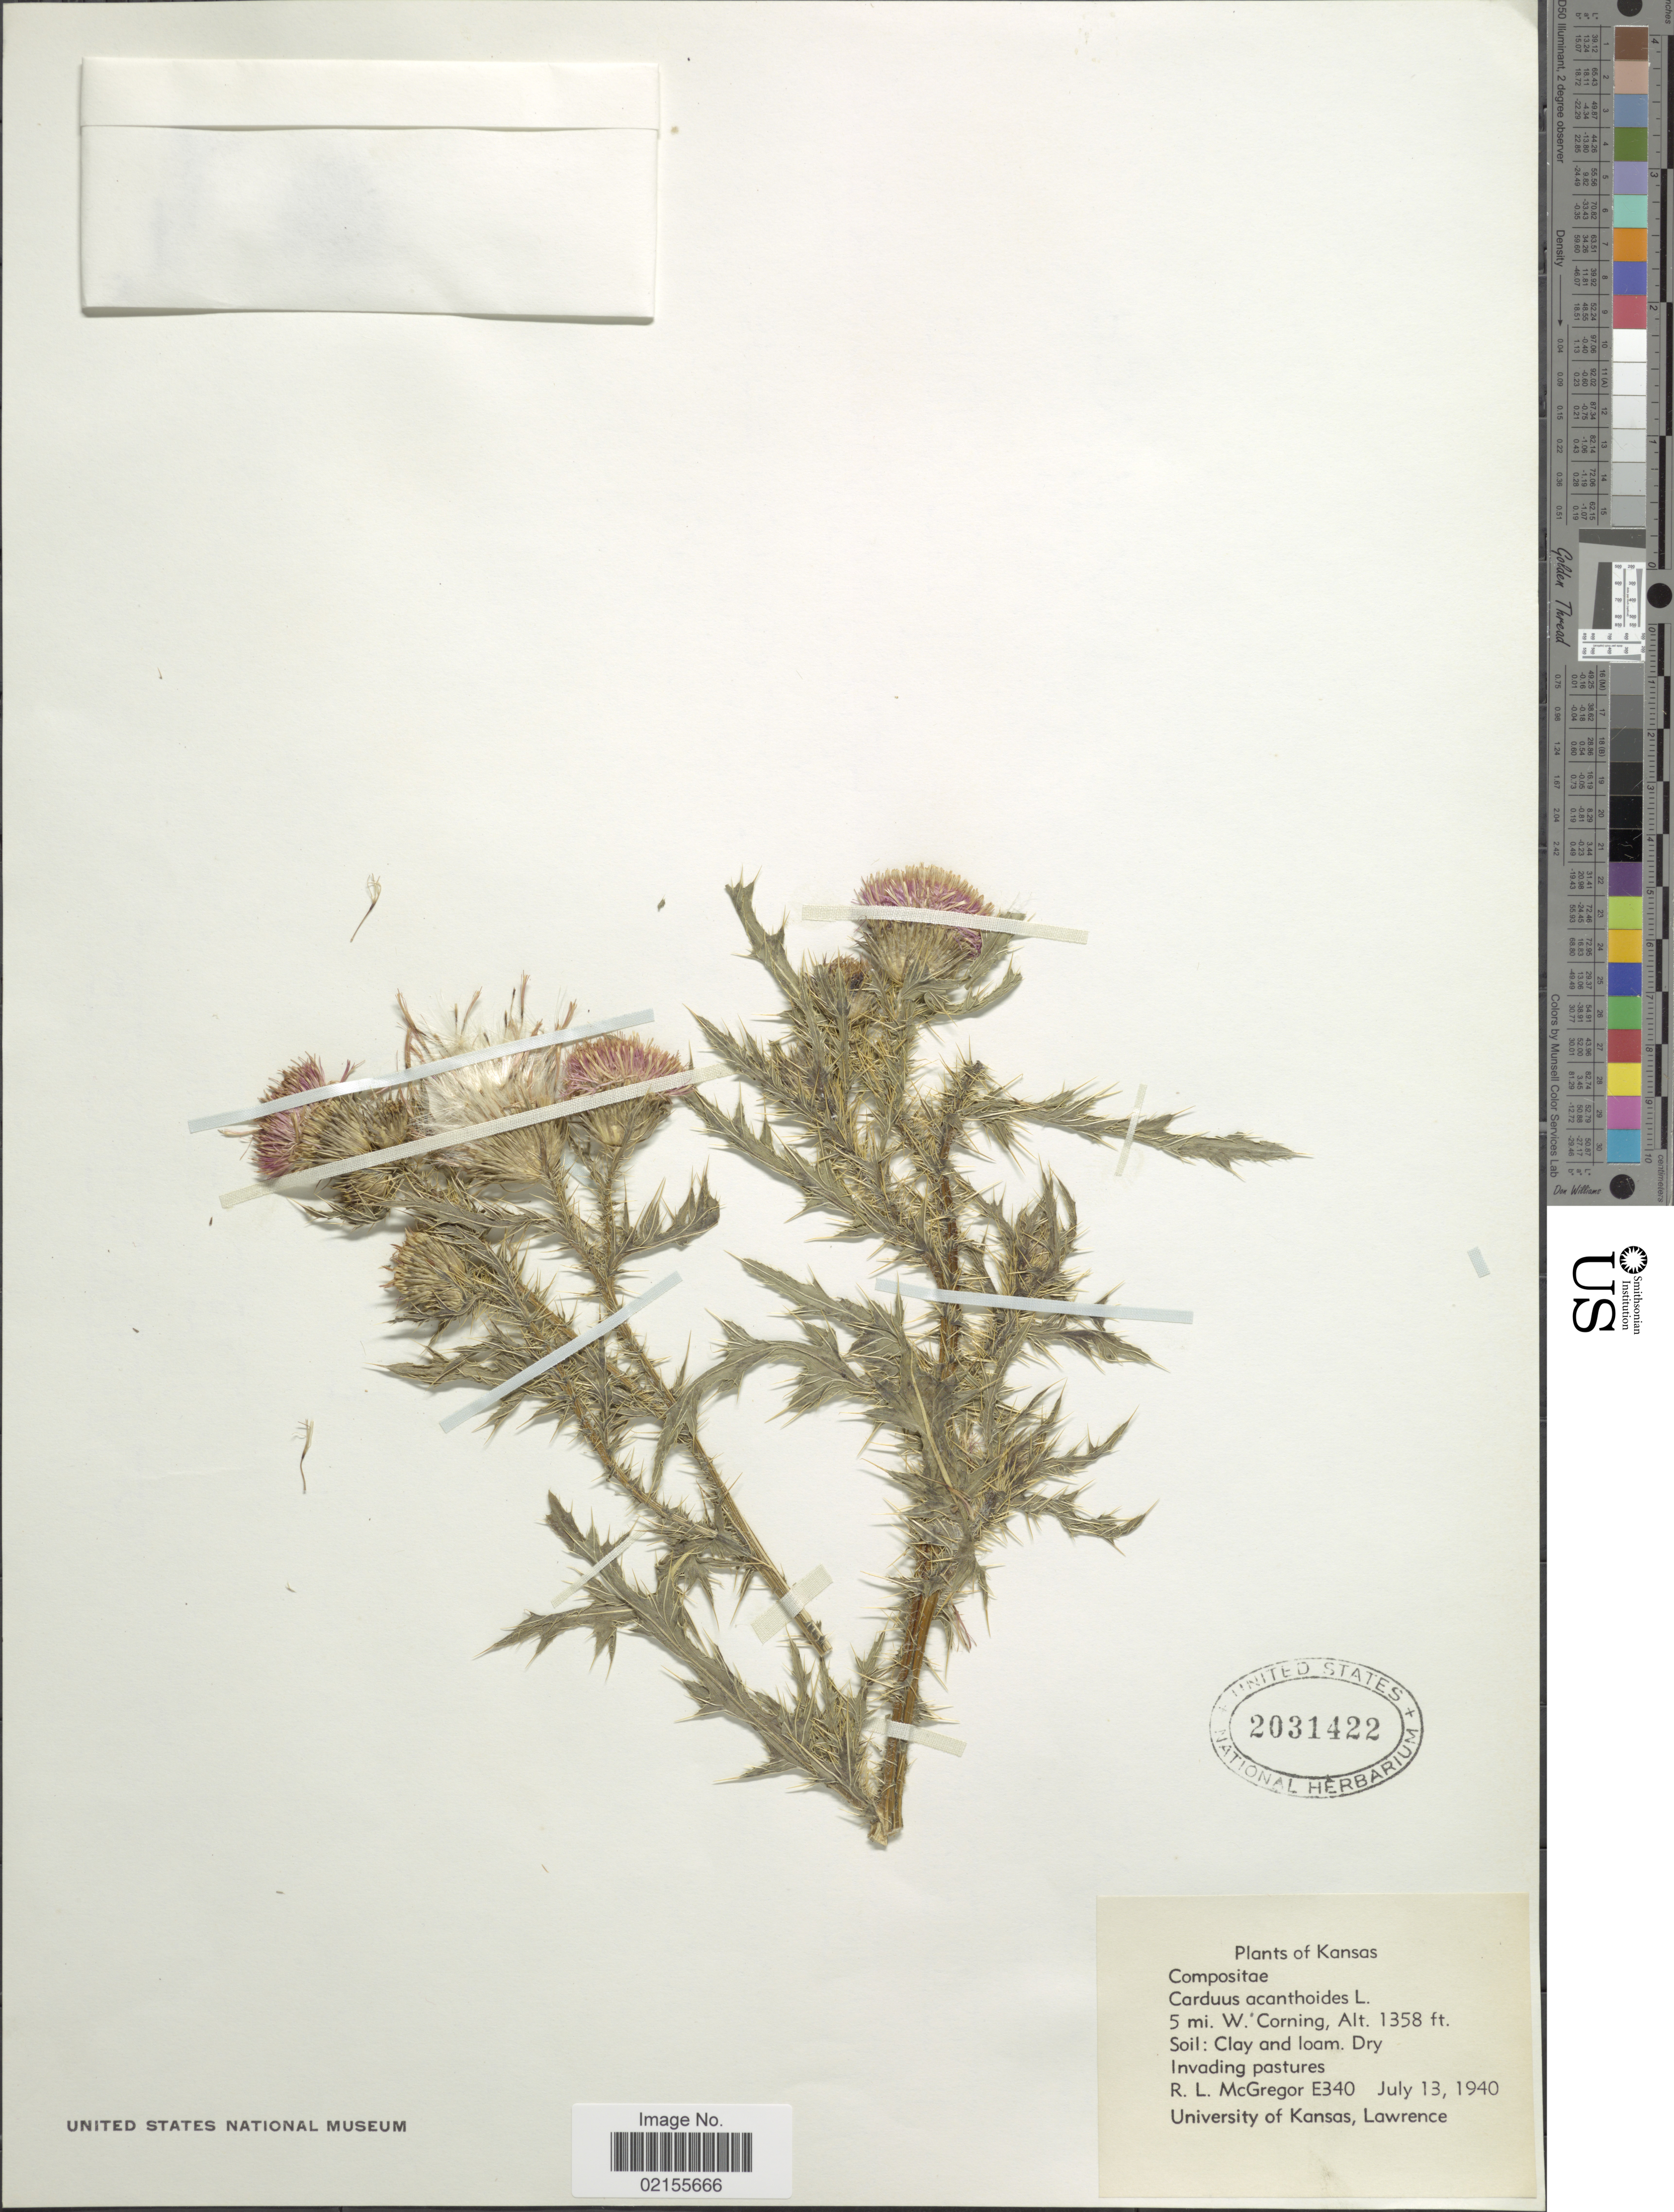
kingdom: Plantae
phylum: Tracheophyta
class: Magnoliopsida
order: Asterales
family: Asteraceae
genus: Carduus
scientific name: Carduus acanthoides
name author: L.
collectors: R. McGregor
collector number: E340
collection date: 1940-07-13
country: United States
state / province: Kansas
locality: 5 mi. W. Corning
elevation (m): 414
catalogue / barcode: US 2031422